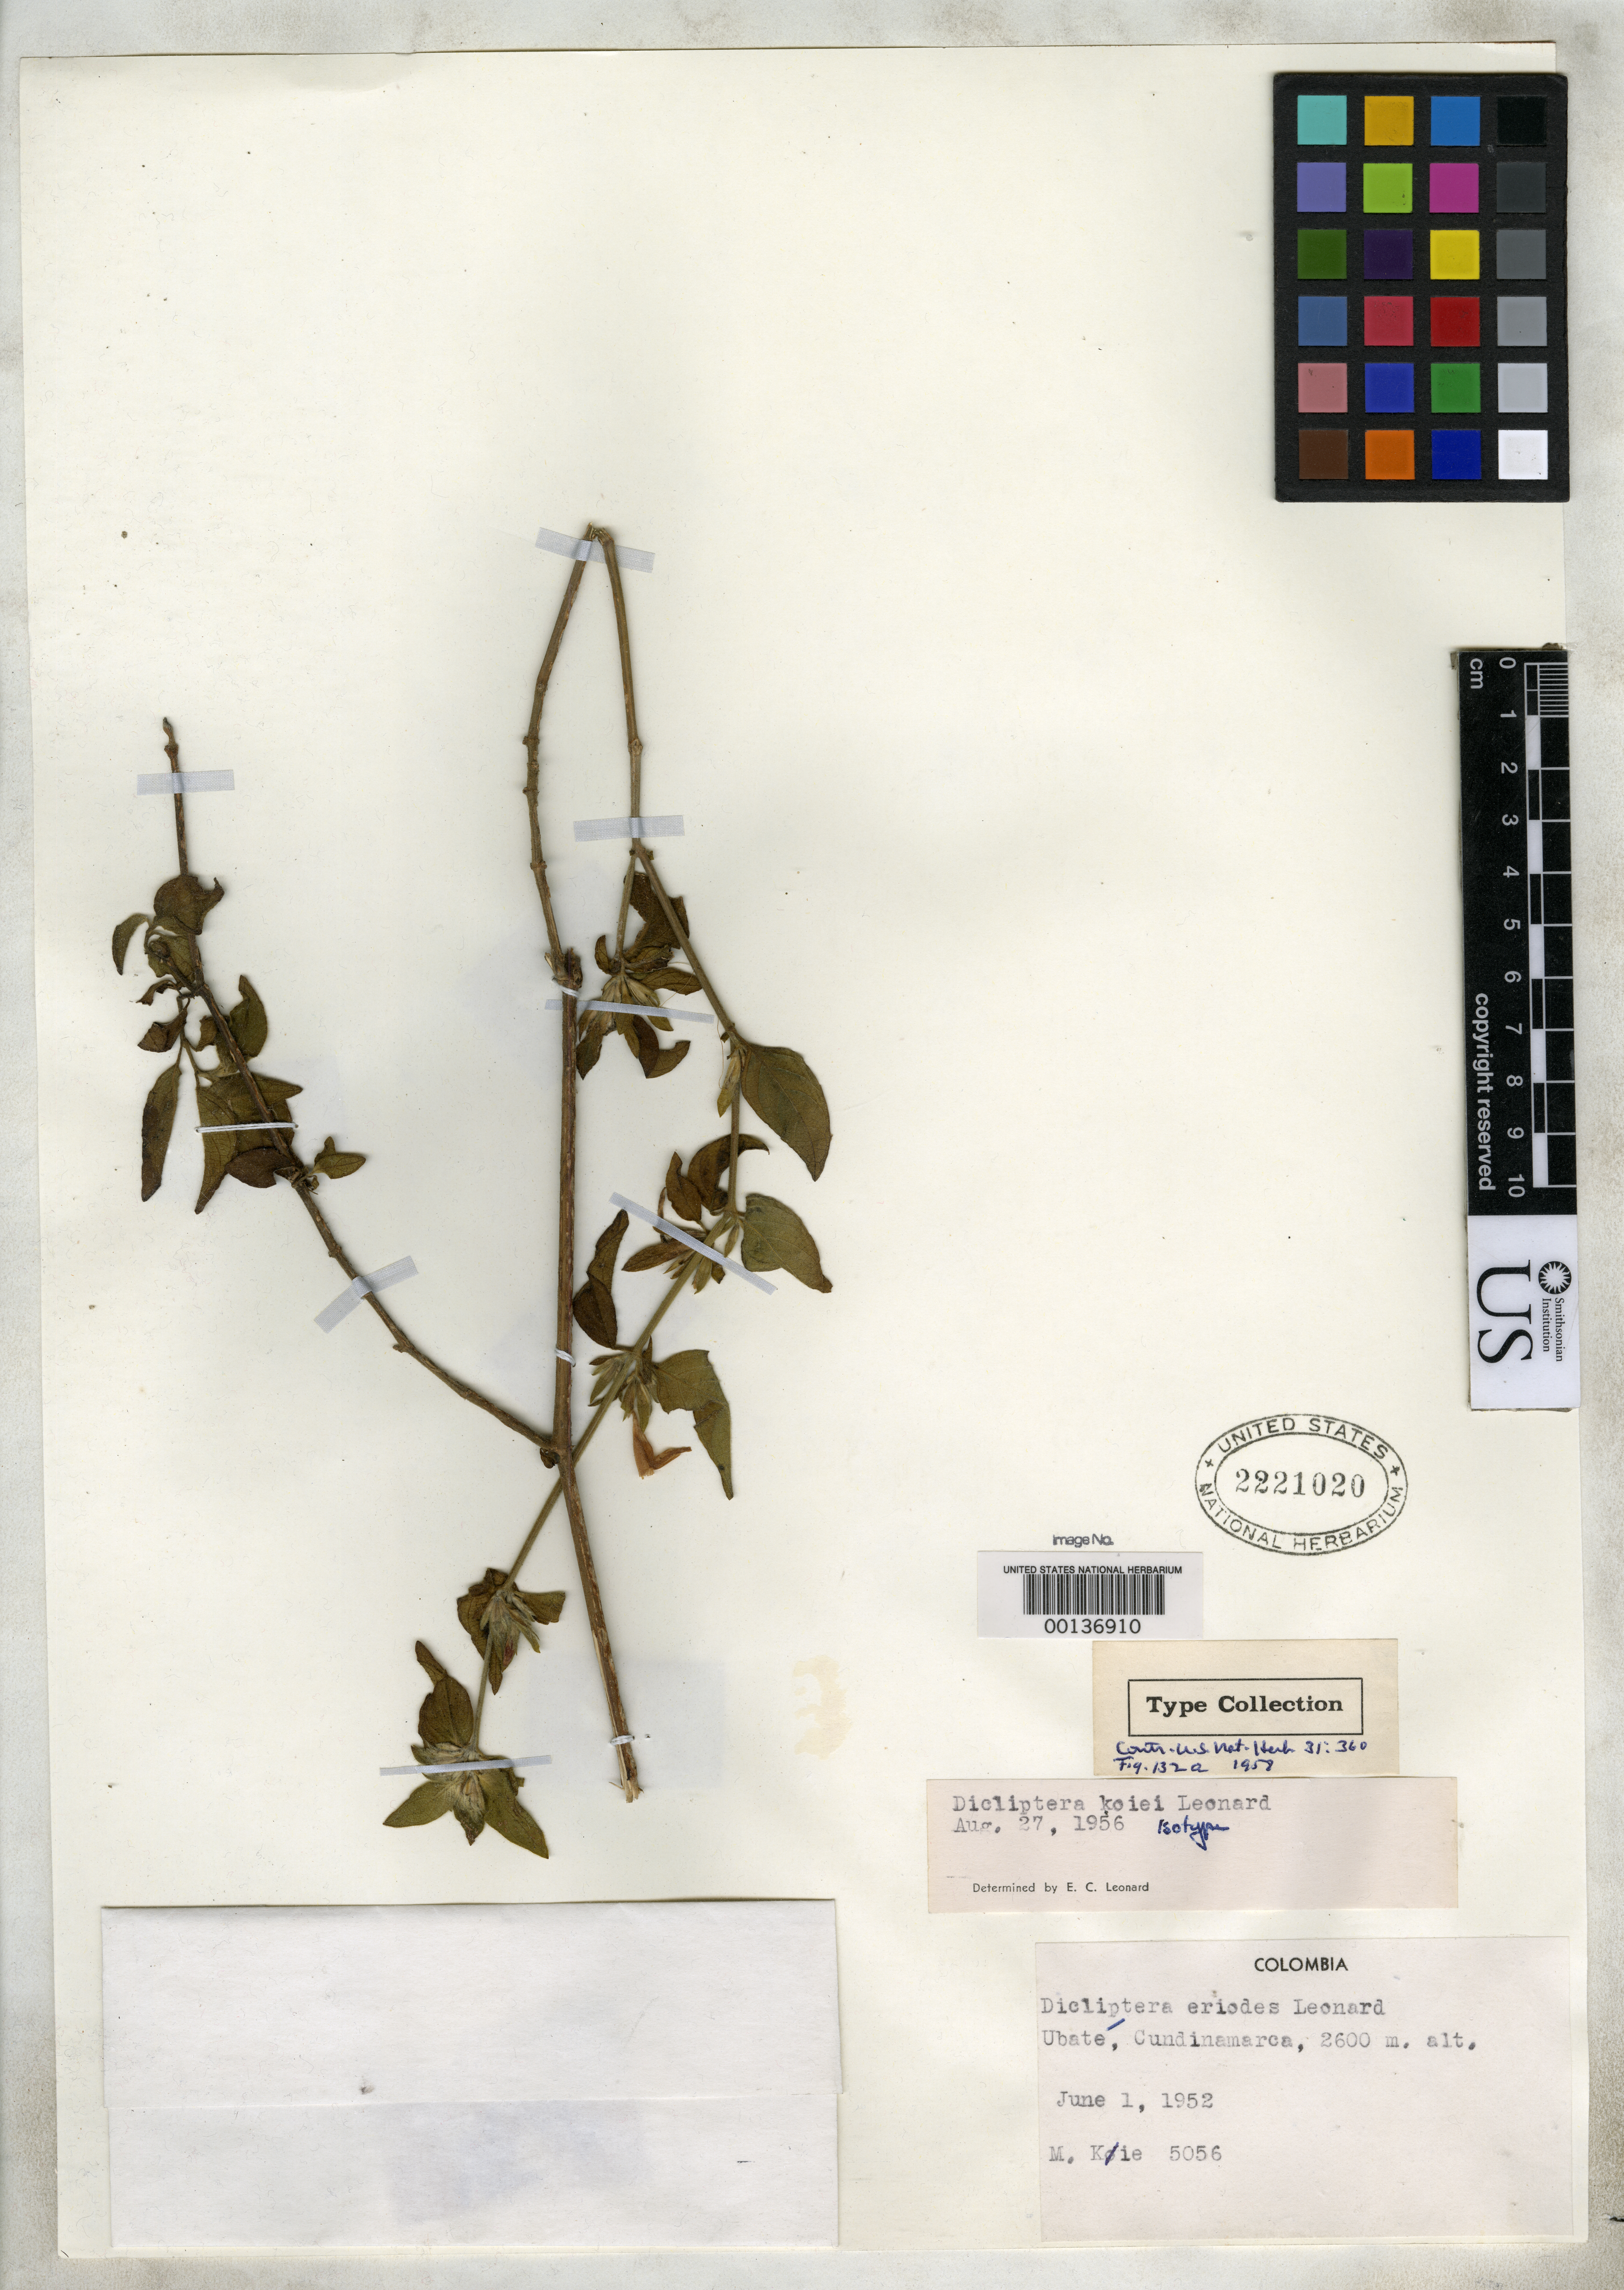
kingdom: Plantae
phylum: Tracheophyta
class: Magnoliopsida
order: Lamiales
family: Acanthaceae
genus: Dicliptera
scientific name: Dicliptera koiei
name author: Leonard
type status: Isotype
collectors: M. Koje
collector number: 5056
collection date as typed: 01 Jun 1952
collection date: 1952-06-01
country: Colombia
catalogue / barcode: US 2221020